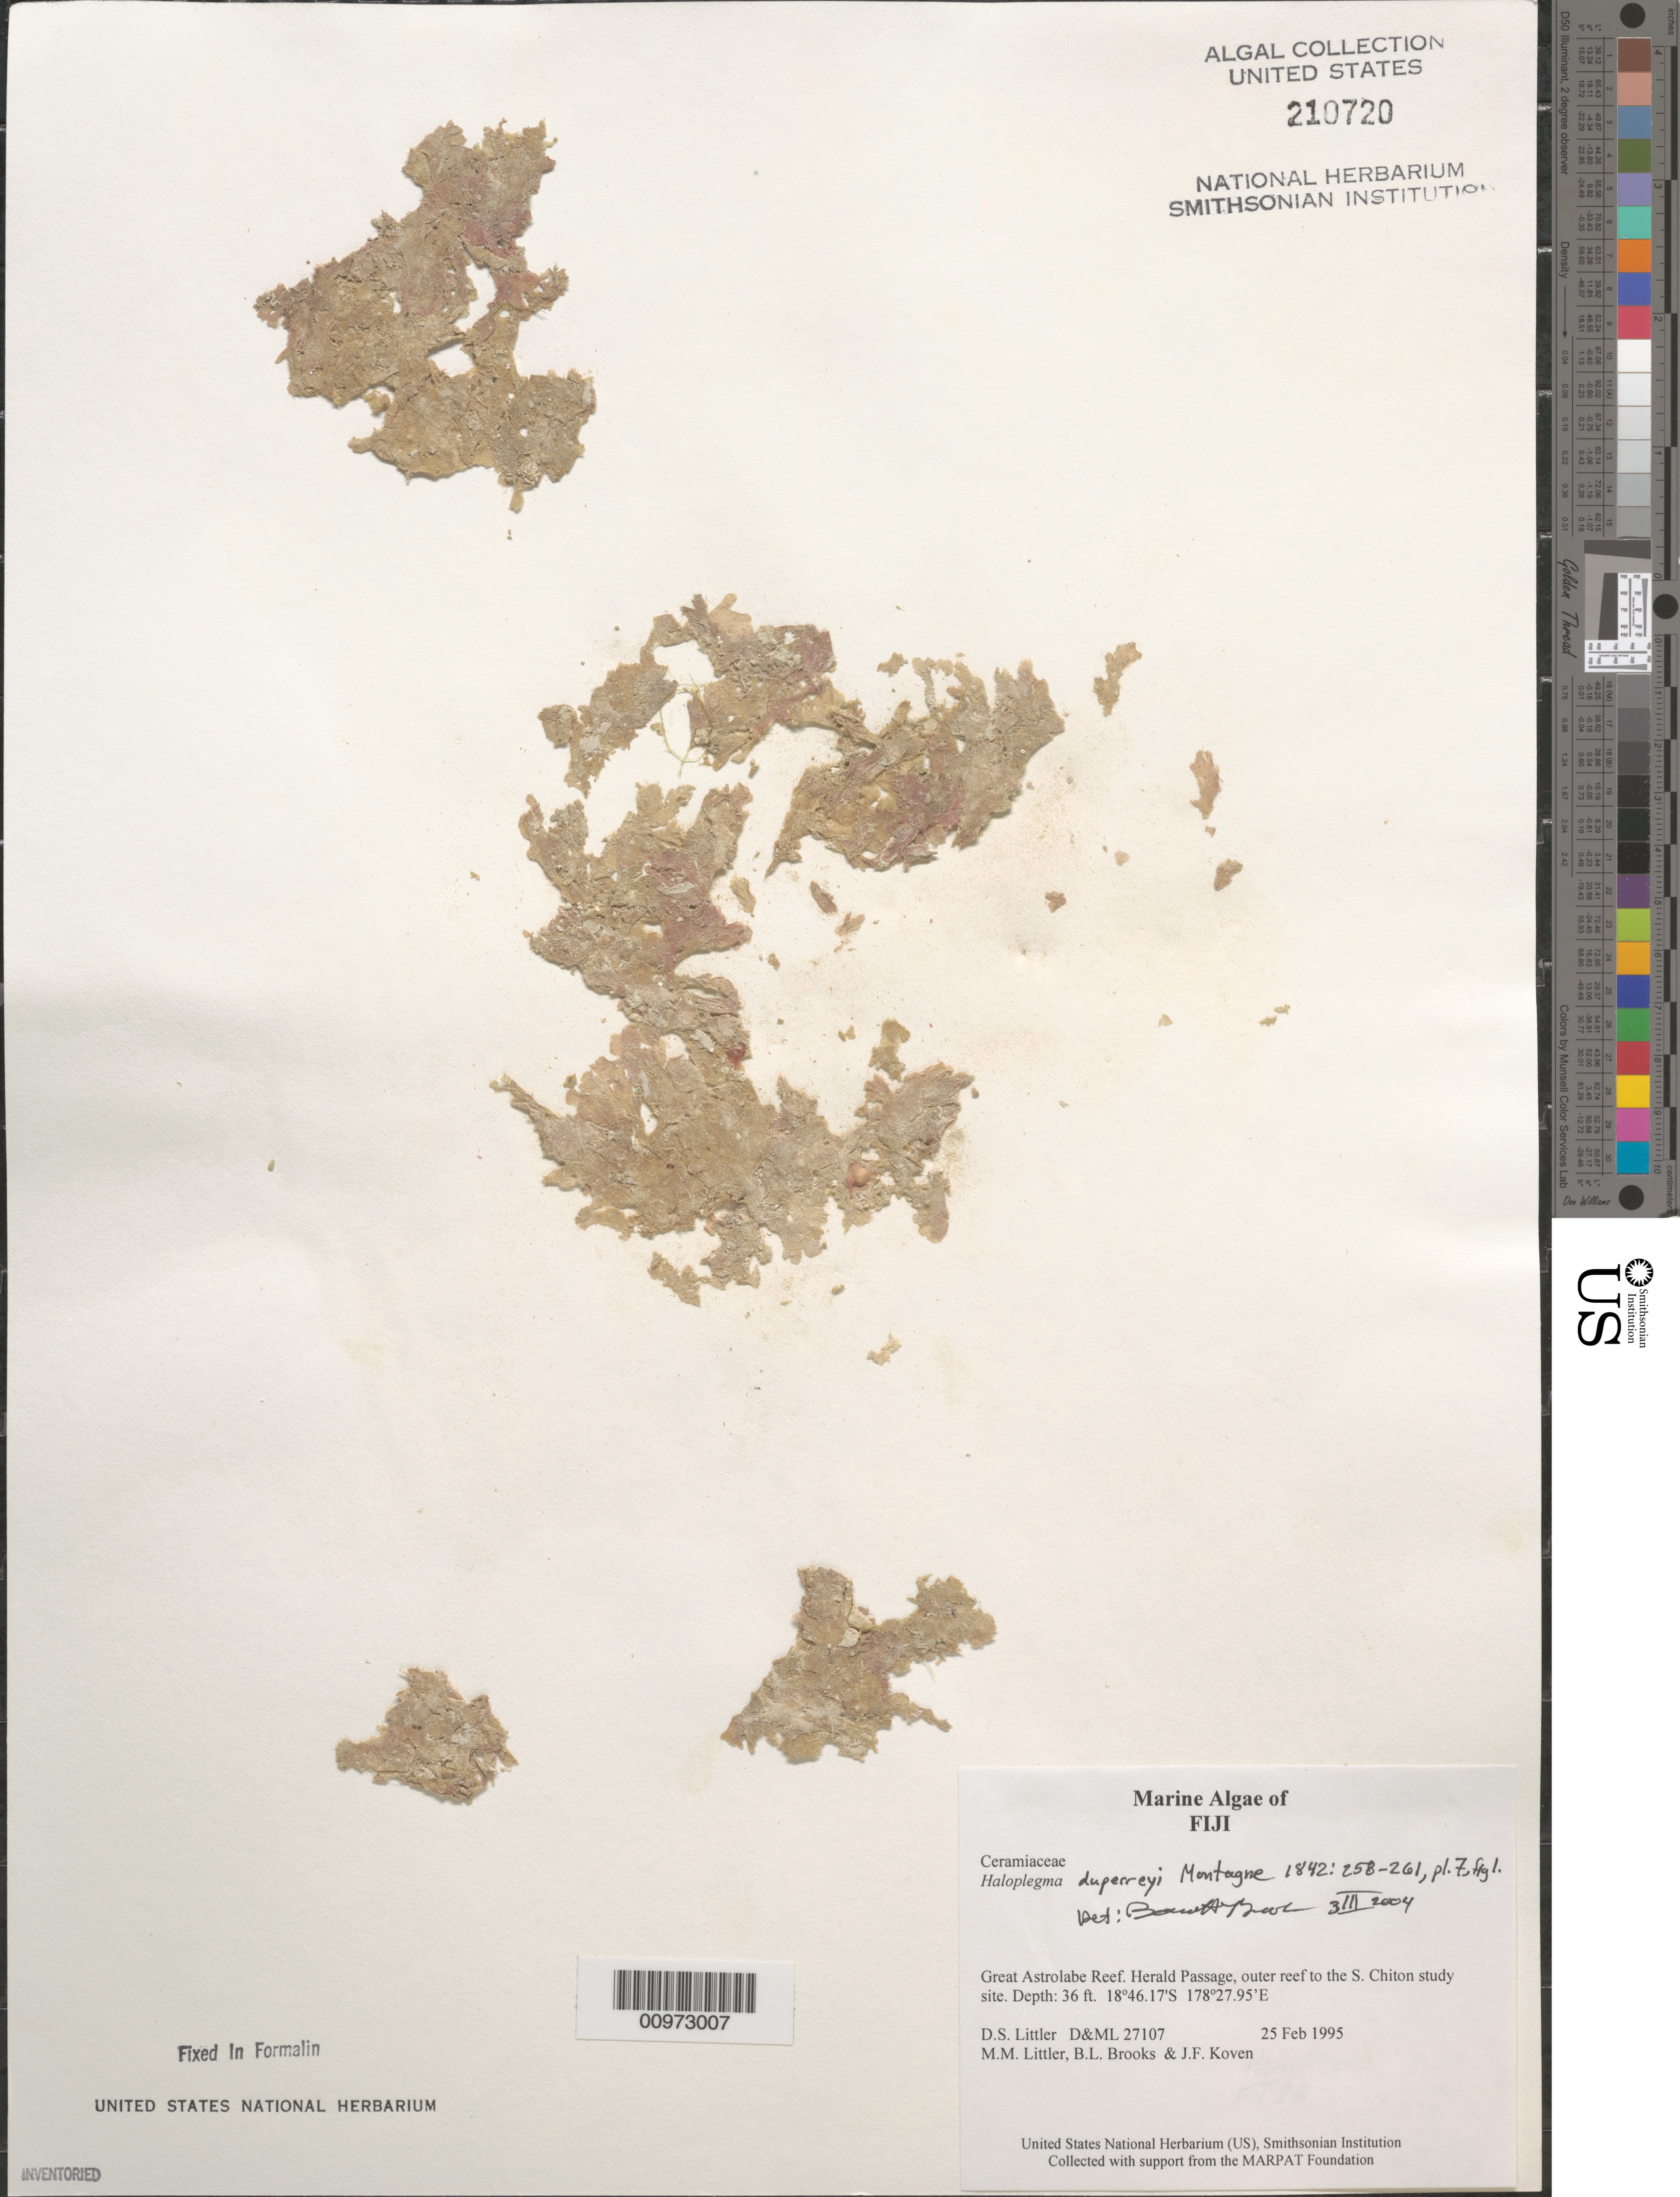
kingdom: Plantae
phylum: Rhodophyta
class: Florideophyceae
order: Ceramiales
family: Wrangeliaceae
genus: Haloplegma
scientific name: Haloplegma duperreyi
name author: Mont.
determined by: Brooks, B. L., (BOT), Smithsonian Institution - National Museum of Natural History (UNITED STATES)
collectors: D. S. Littler, M. M. Littler, B. Brooks & J. Koven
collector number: D&ML 27107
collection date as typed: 25 Feb 1995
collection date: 1995-02-25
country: Fiji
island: Great Astrolabe Reef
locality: Great Astrolabe Reef, Herald Passage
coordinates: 18 46.17'S, 178 27.95'E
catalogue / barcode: US 210720